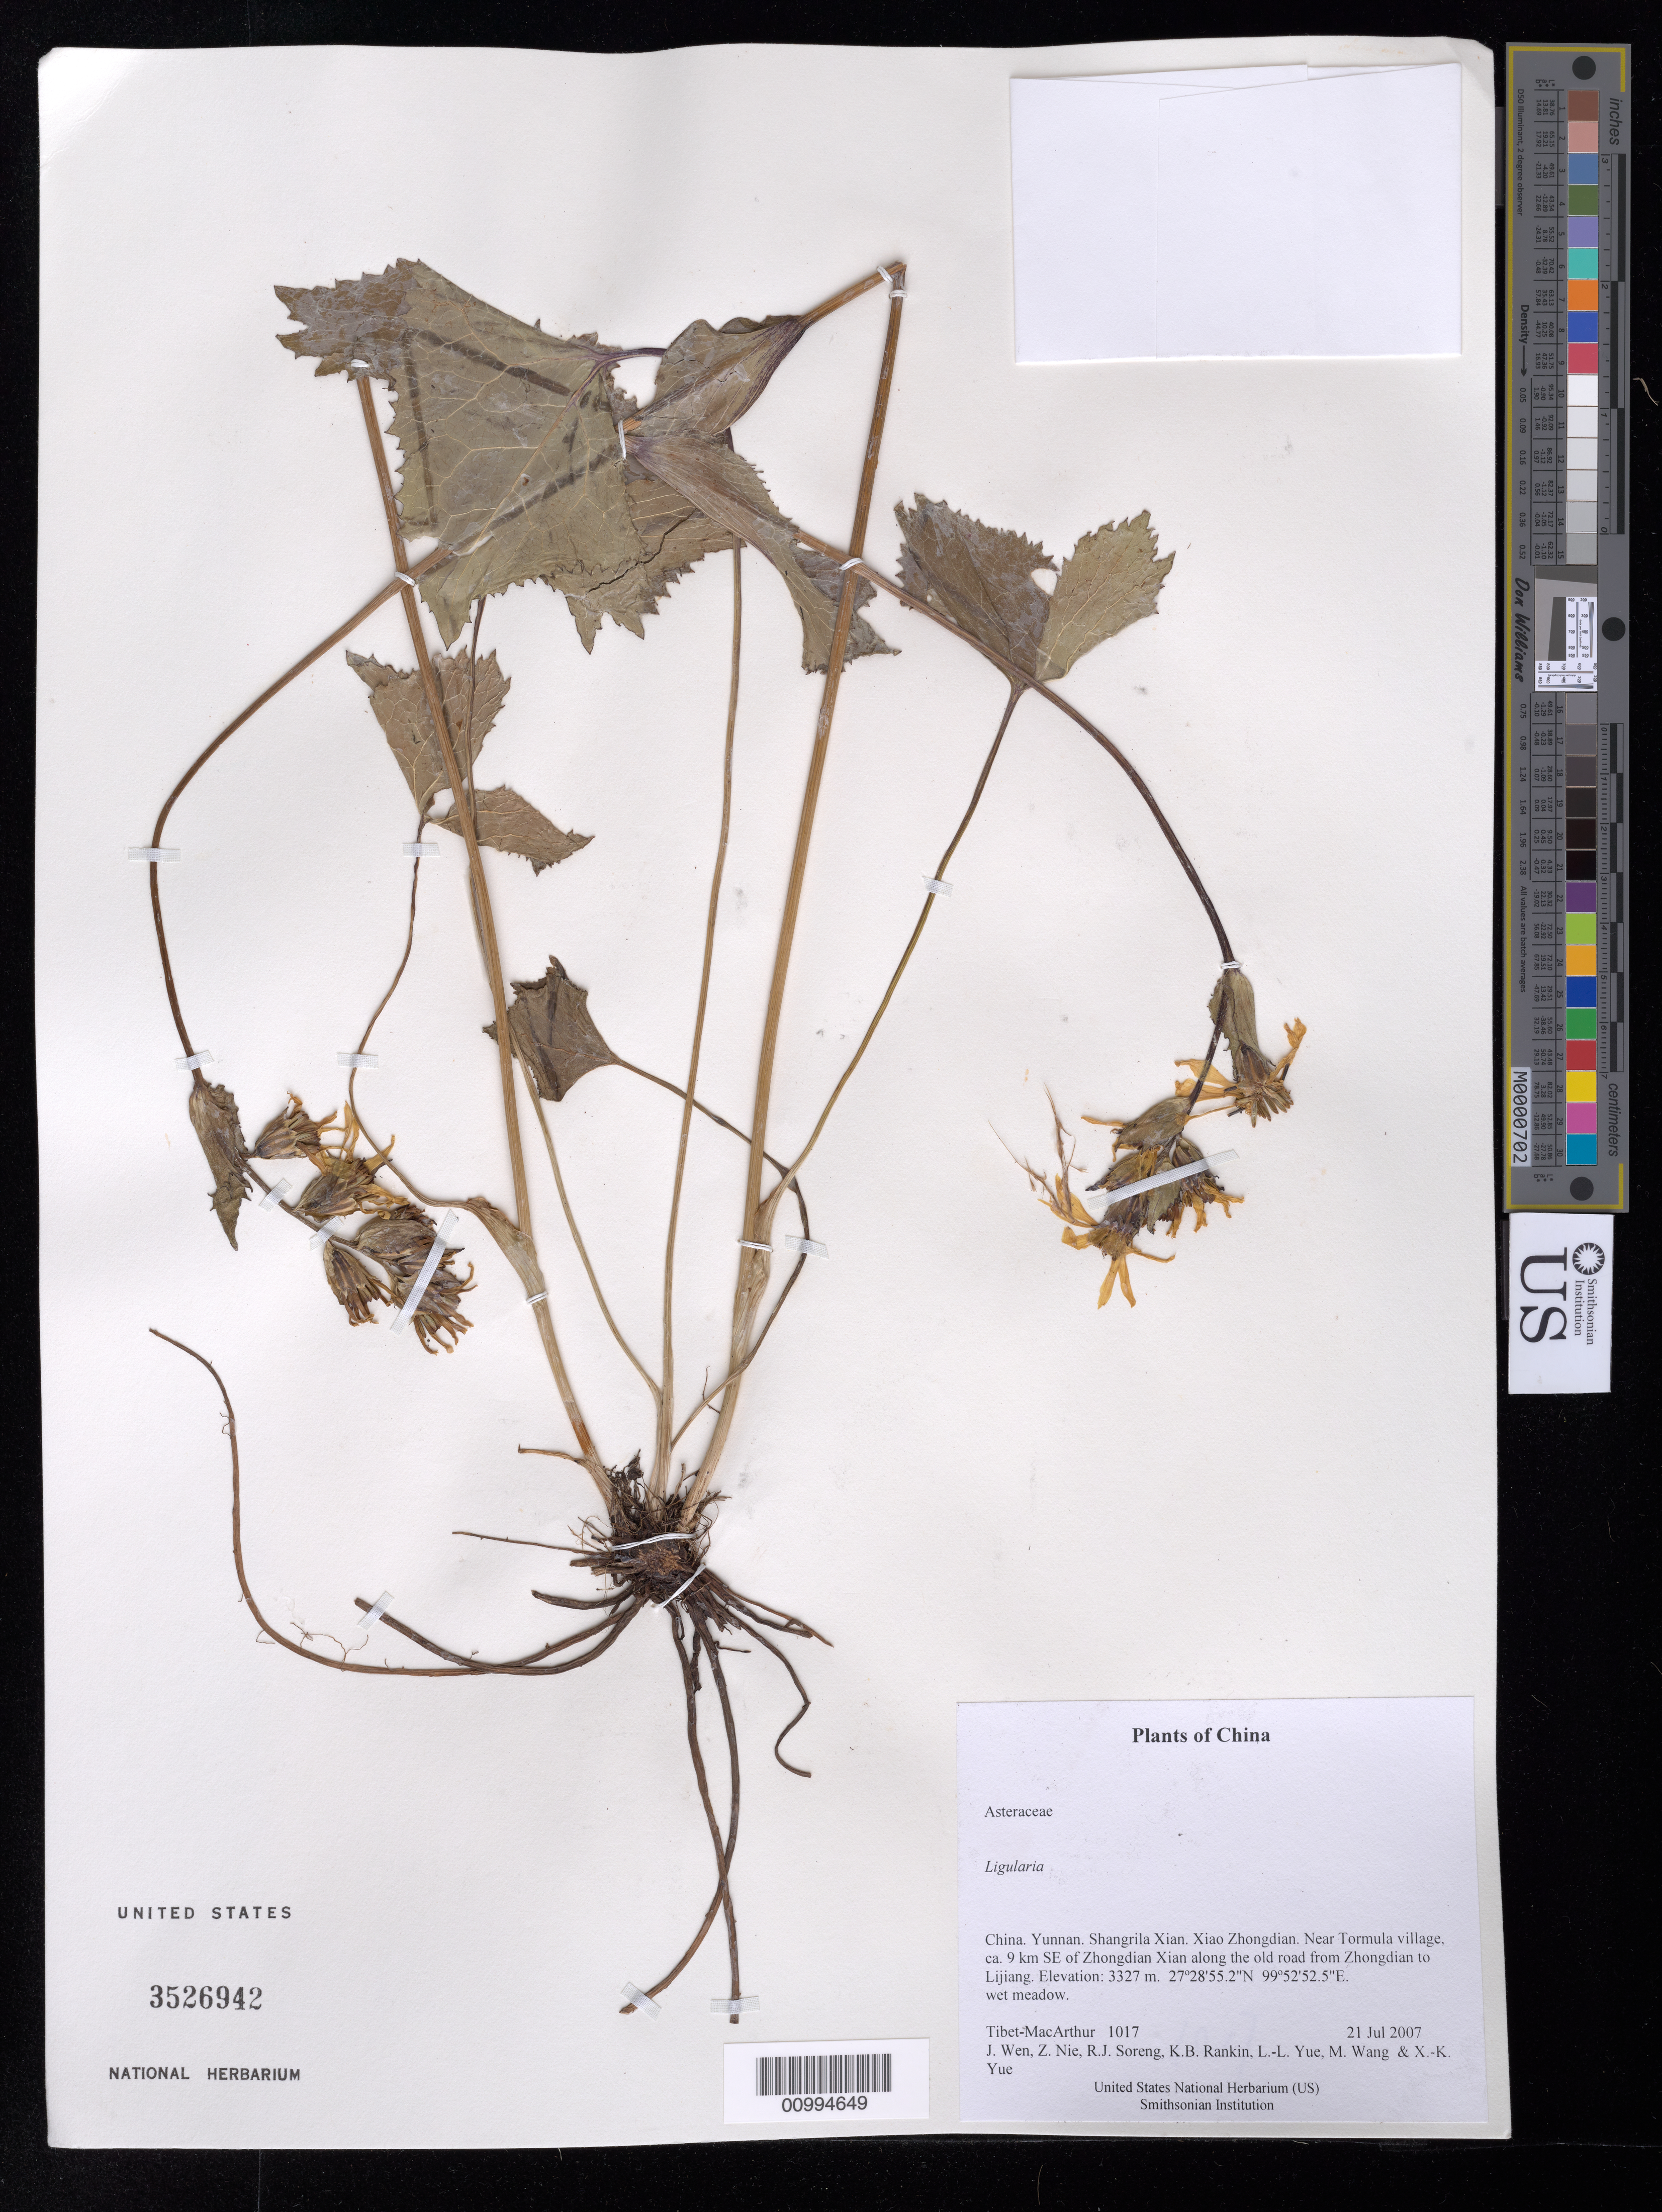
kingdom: Plantae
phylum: Tracheophyta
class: Magnoliopsida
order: Asterales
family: Asteraceae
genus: Ligularia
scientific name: Ligularia sp.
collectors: Tibet-MacArthur, J. Wen, Z. Nie, R. J. Soreng, K. Rankin, L. Yue, M. Wang & X. Yue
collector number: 1017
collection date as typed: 21 Jul 2007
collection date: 2007-07-21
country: China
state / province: Yunnan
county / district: Shangrila Xian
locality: Xiao Zhongdian. Near Tormula village, ca. 9 km SE of Zhongdian Xian along the old road from Zhongdian to Lijiang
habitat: wet meadow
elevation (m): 3327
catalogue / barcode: US 3526942